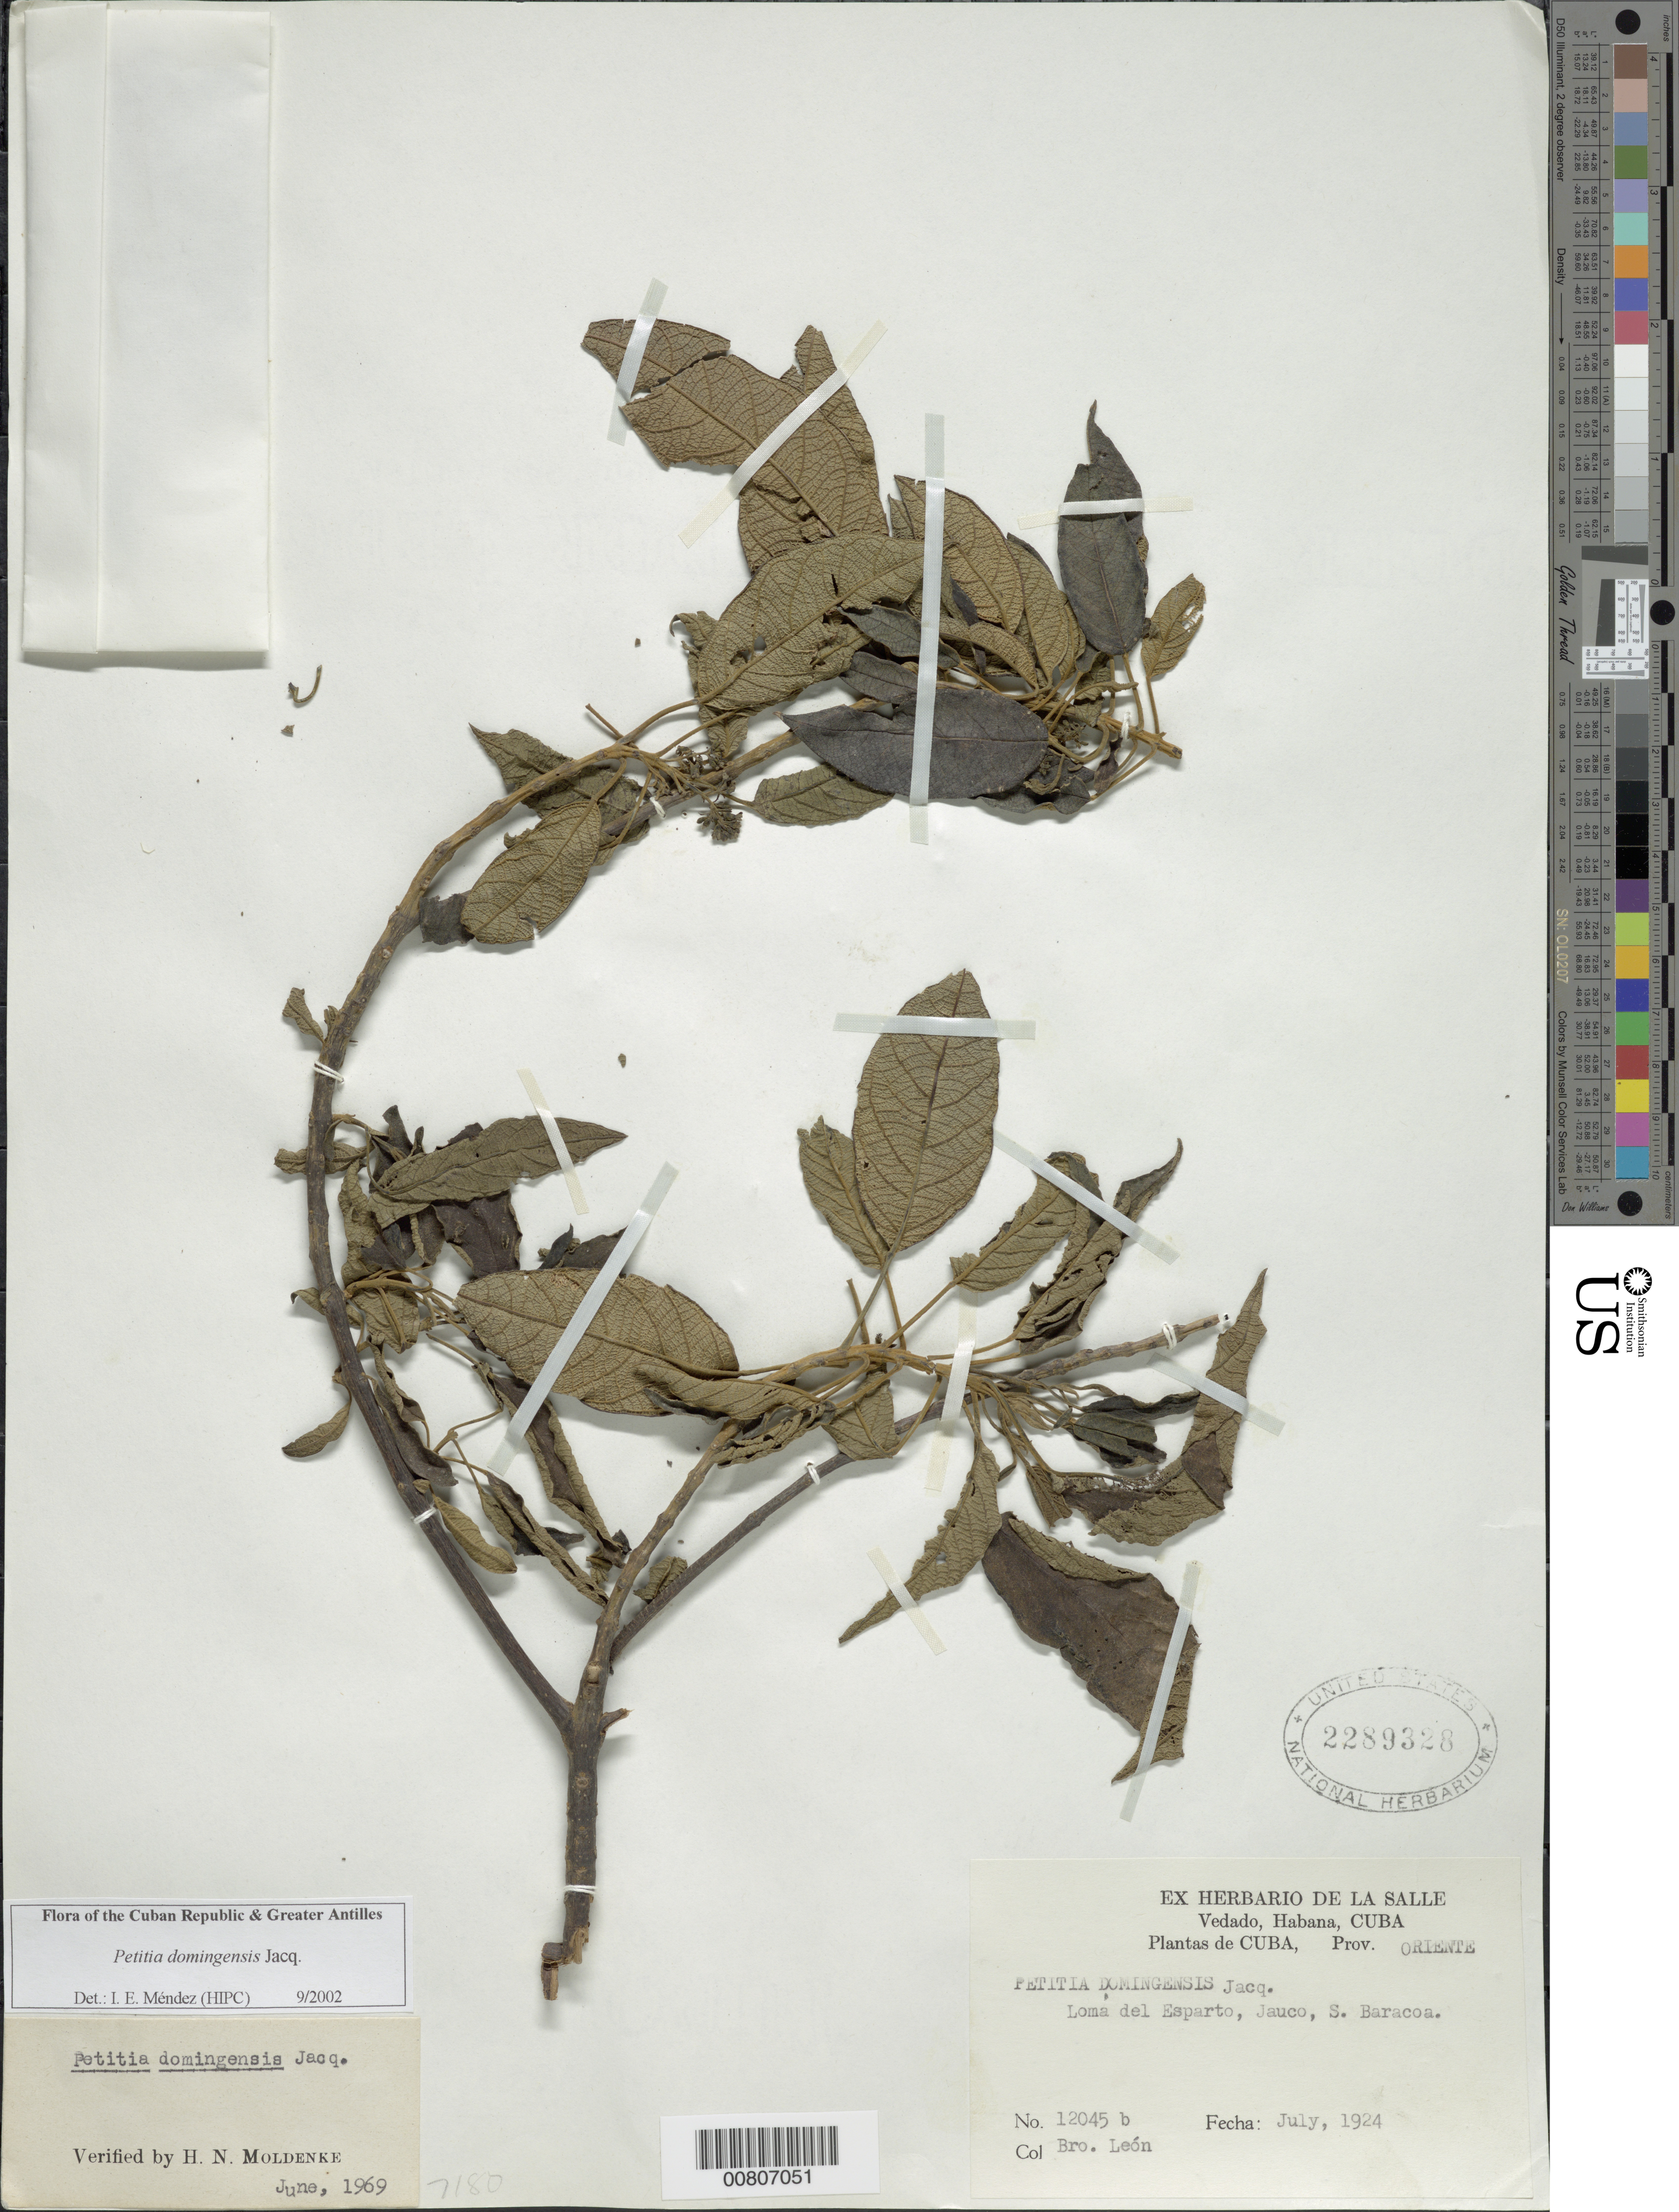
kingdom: Plantae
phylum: Tracheophyta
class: Magnoliopsida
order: Lamiales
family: Lamiaceae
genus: Petitia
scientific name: Petitia domingensis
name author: Jacq.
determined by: Méndez, Isidro E., (HIPC)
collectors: Bro. León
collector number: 12045b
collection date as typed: Jul 1924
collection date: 1924-07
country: Cuba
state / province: Guantanamo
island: Cuba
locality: Loma del Esparto, Jauco, S Baracoa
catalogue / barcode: US 2289328